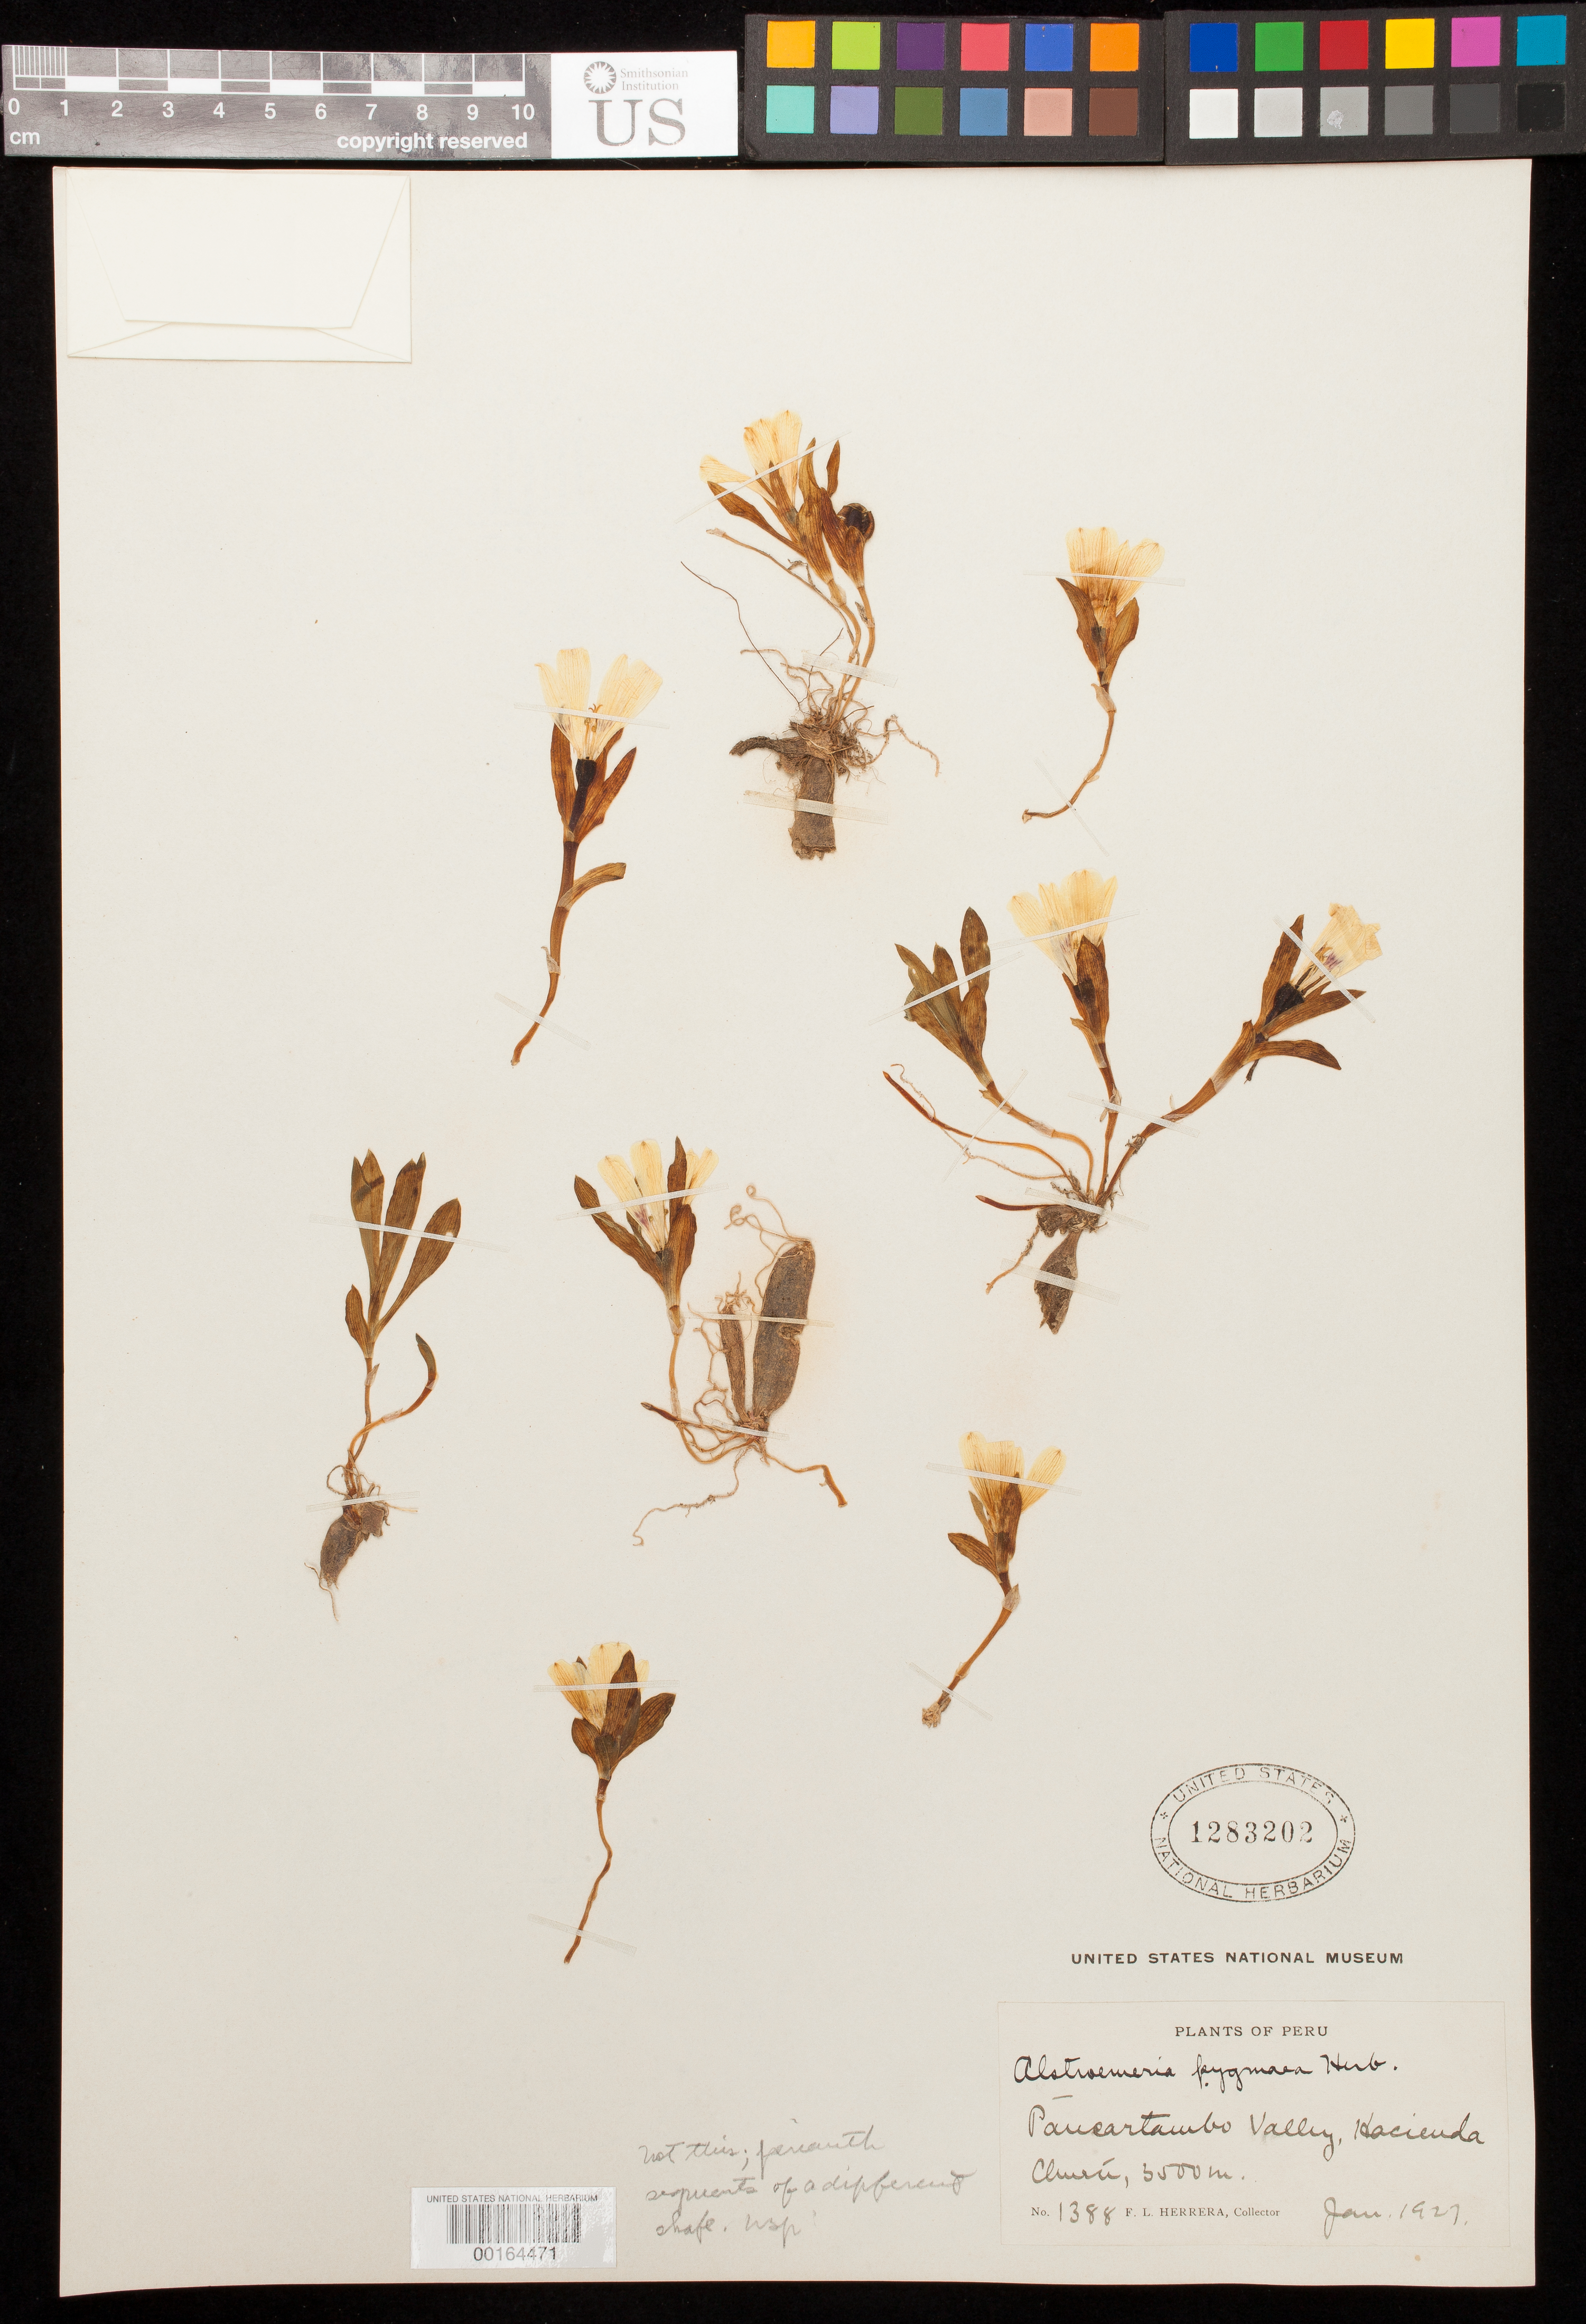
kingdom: Plantae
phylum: Tracheophyta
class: Liliopsida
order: Liliales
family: Alstroemeriaceae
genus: Alstroemeria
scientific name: Alstroemeria pygmaea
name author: Herb.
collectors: F. L. Herrera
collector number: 1388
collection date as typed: Jan 1927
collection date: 1927-01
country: Peru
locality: Paucartambo Valley, Hacienda Clumru [?]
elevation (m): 3500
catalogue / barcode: US 1283202